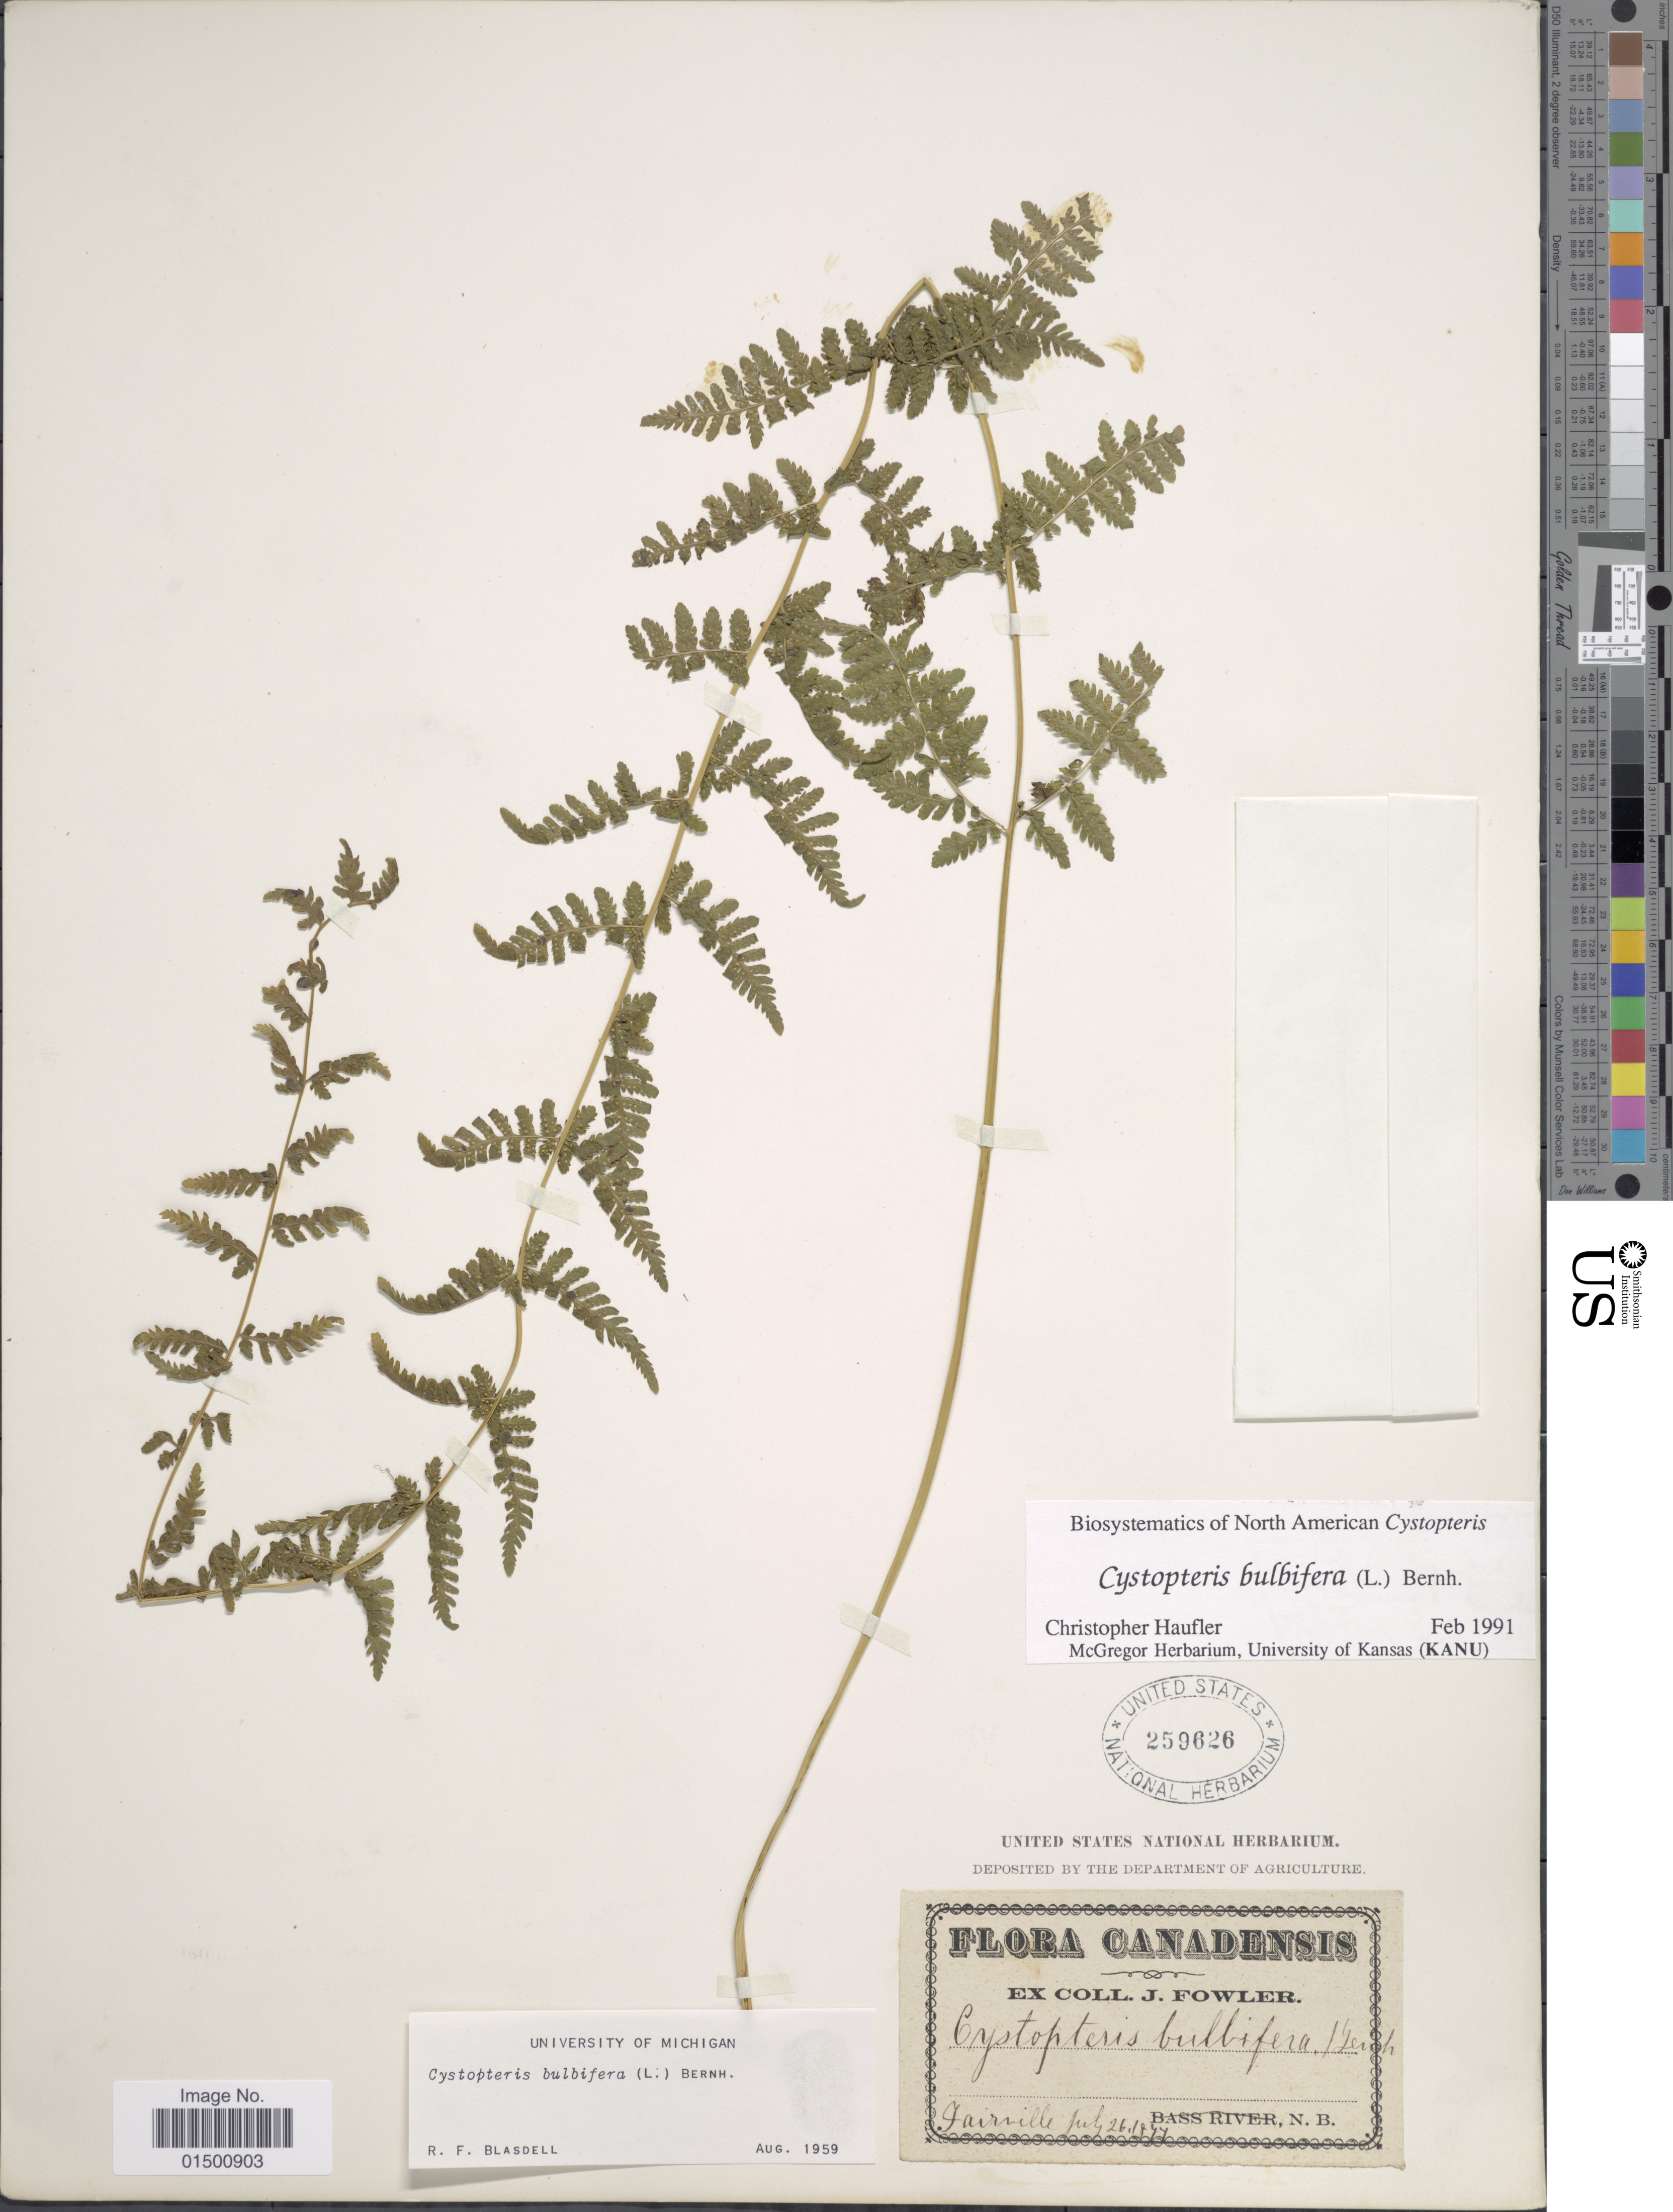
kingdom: Plantae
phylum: Tracheophyta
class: Polypodiopsida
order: Polypodiales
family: Cystopteridaceae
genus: Cystopteris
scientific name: Cystopteris bulbifera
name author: (L.) Bernh.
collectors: J. P. Fowler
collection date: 1844-07-26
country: Canada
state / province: New Brunswick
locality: Fairville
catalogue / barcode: US 259626